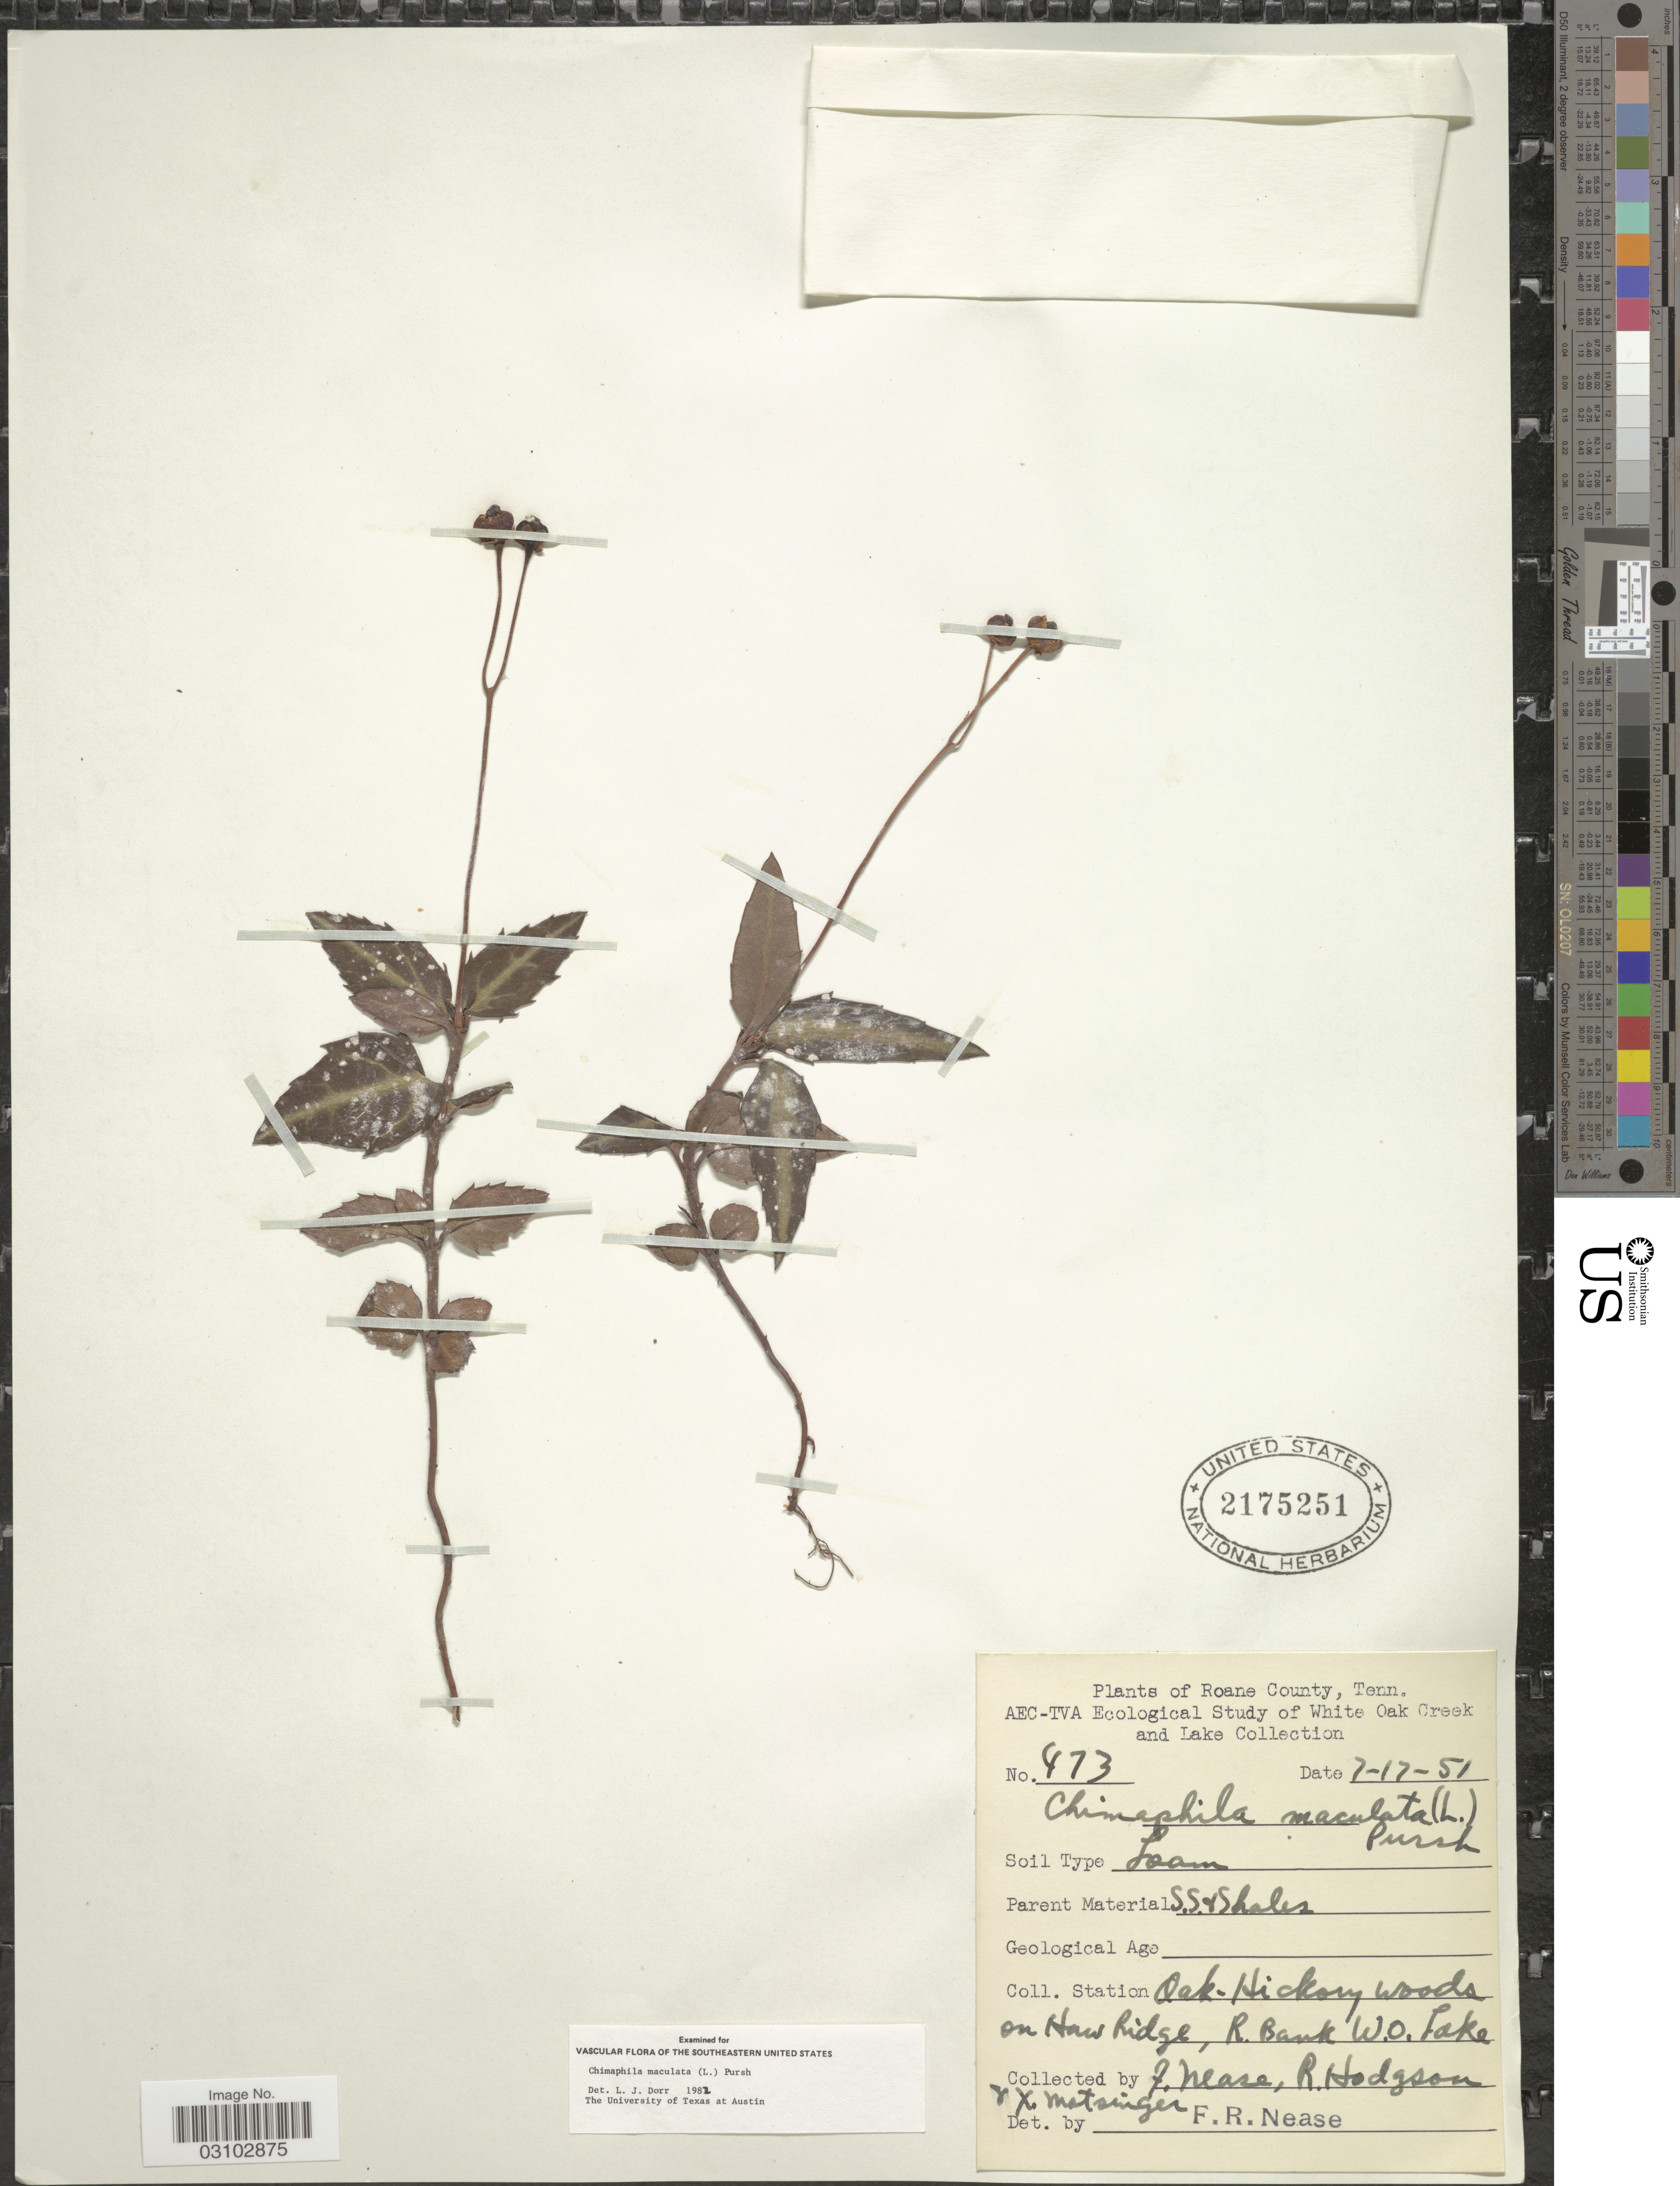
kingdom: Plantae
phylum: Tracheophyta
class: Magnoliopsida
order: Ericales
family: Ericaceae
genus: Chimaphila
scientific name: Chimaphila maculata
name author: (L.) Pursh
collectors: F. Nease, R. Hodgson & X. Matsinger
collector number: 473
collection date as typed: Transcribed d/m/y: 17/7/51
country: United States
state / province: Tennessee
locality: Roane County. Oak-Hickory woods on How Ridge, R. Bank W.O. Lake.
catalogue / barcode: US 2175251